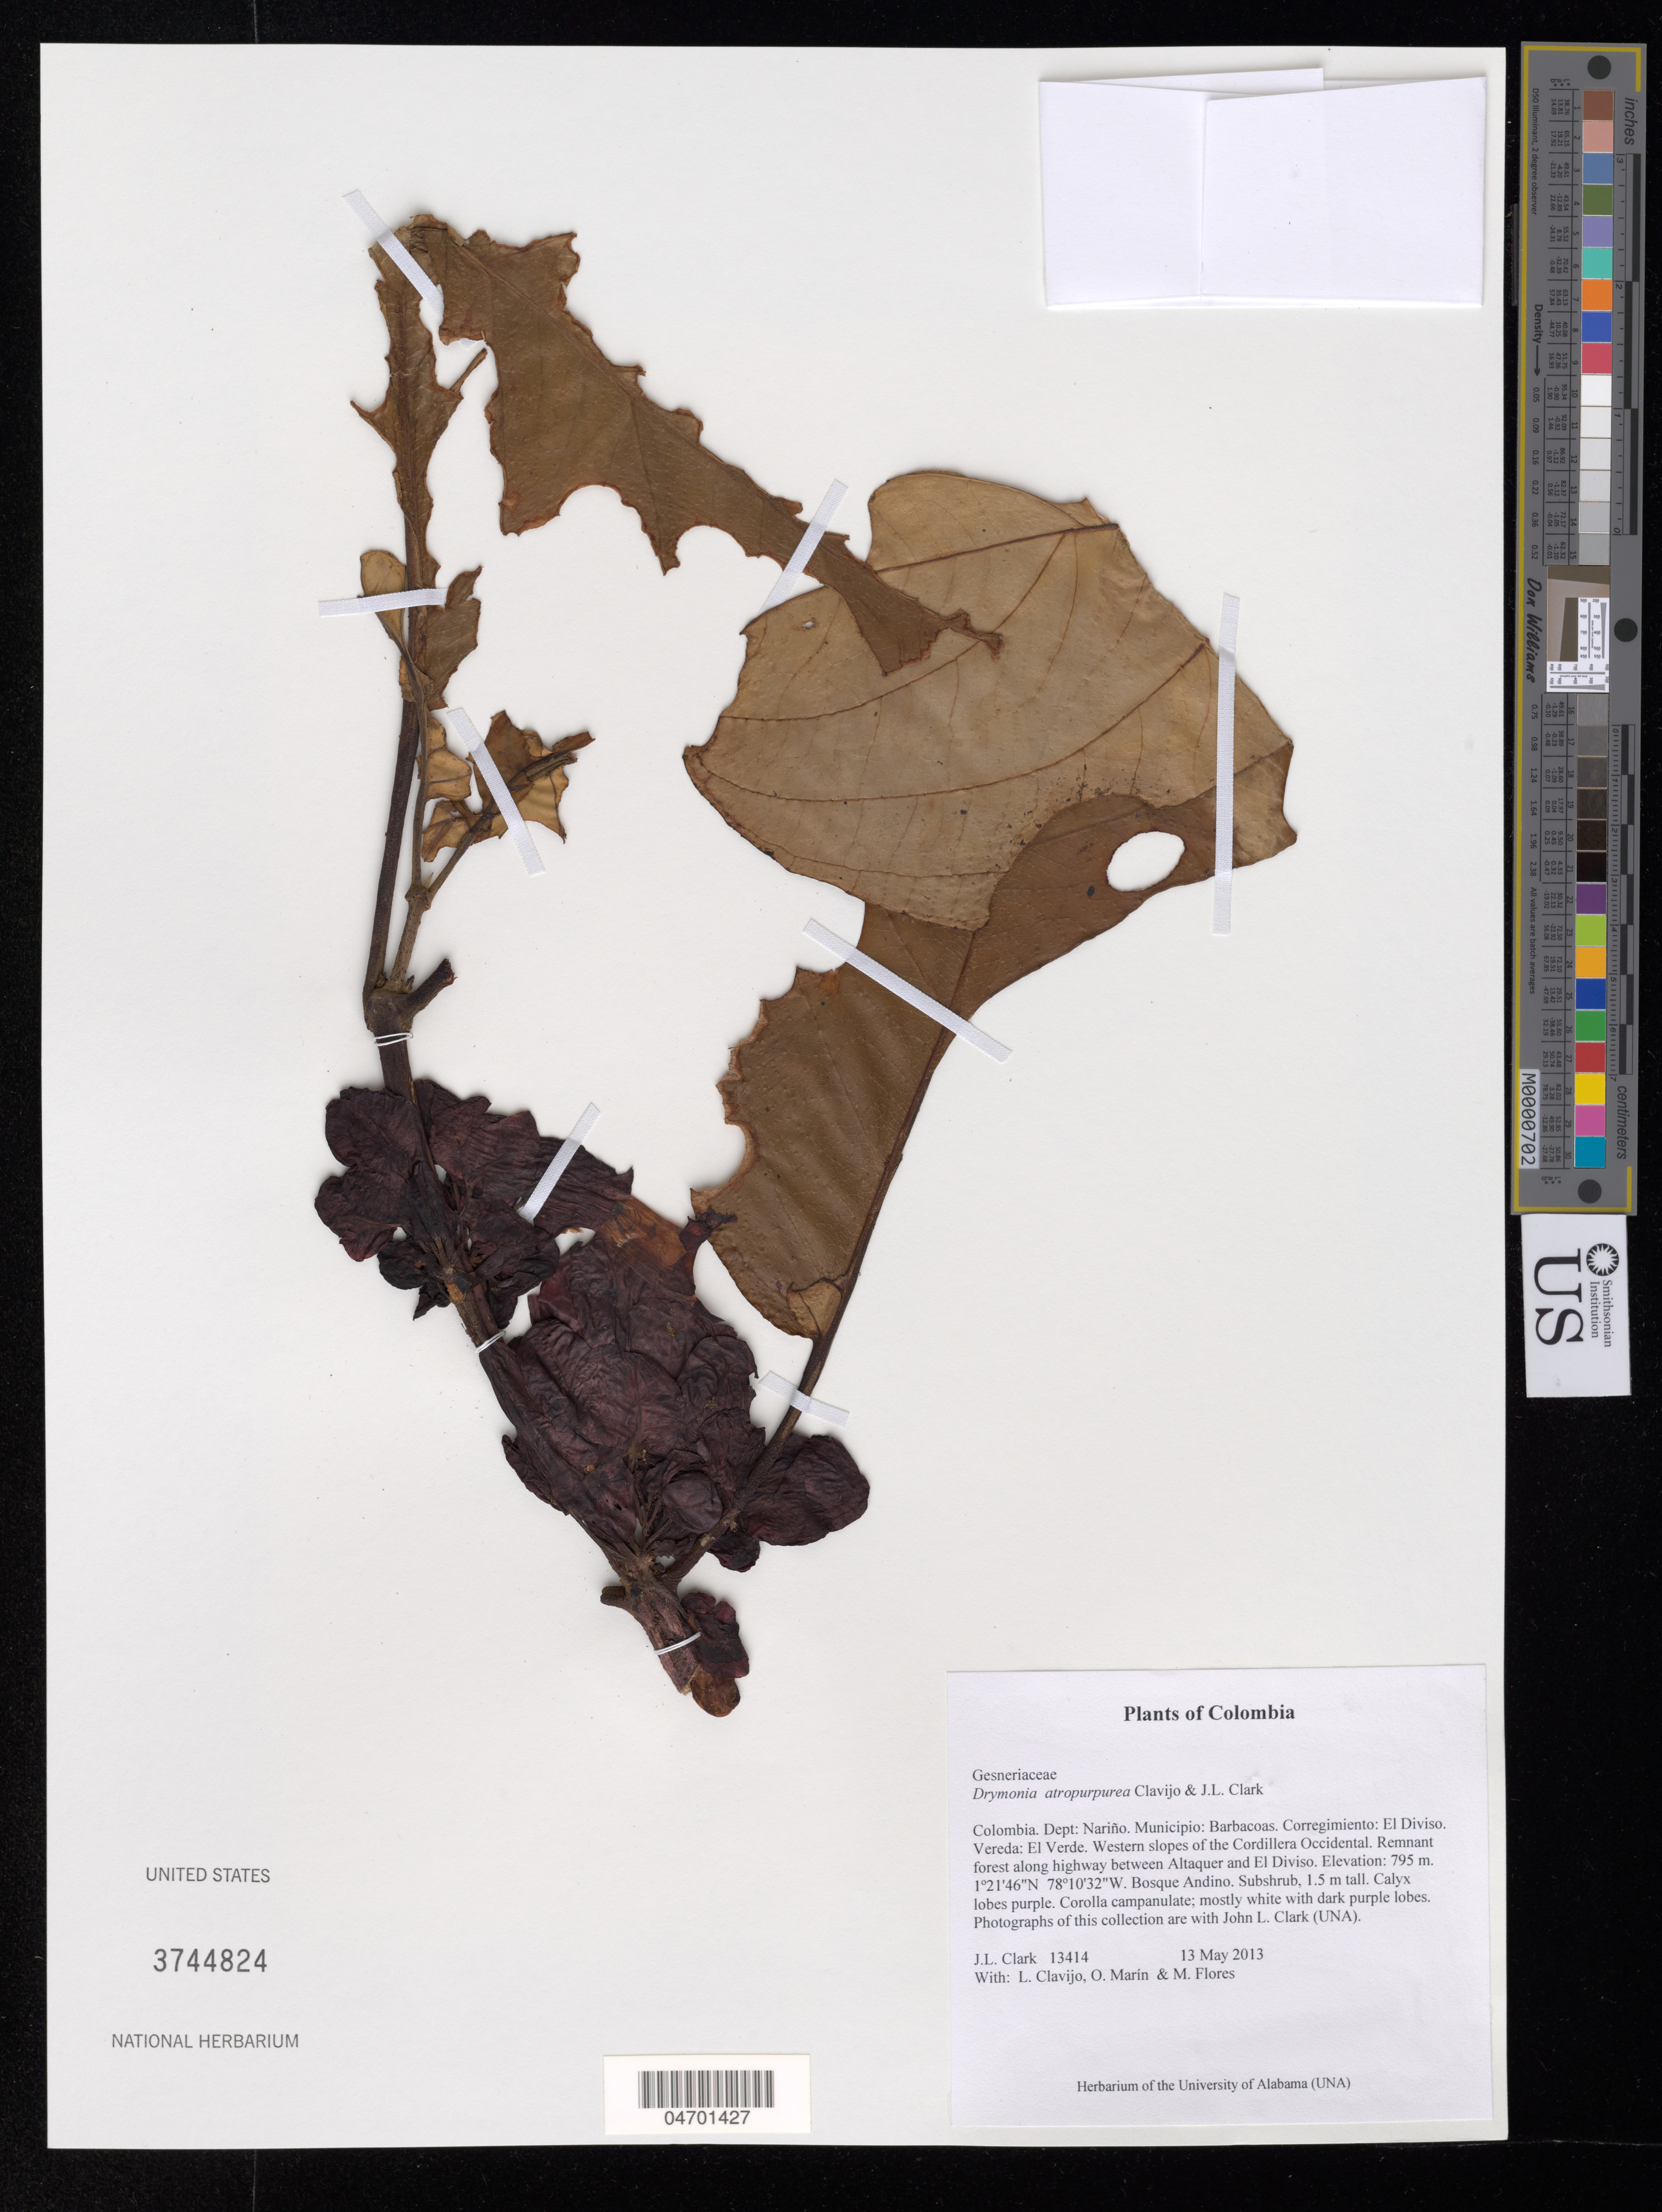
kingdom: Plantae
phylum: Tracheophyta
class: Magnoliopsida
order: Lamiales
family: Gesneriaceae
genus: Drymonia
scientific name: Drymonia atropurpurea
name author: Clavijo & J.L. Clark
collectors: J. L. Clark, L. Clavijo, J. Howieson & M. Flores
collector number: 13414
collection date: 2013-05-13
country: Colombia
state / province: Nariño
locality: Dept: Nariño. Municipio: Barbacoas. Corregimiento: El Diviso. Vereda: El Yerde. Western slopes of the Cordillera Occidental. Remnant forest along highway between Altaquer and El Diviso.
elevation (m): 795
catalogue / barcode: US 3744824